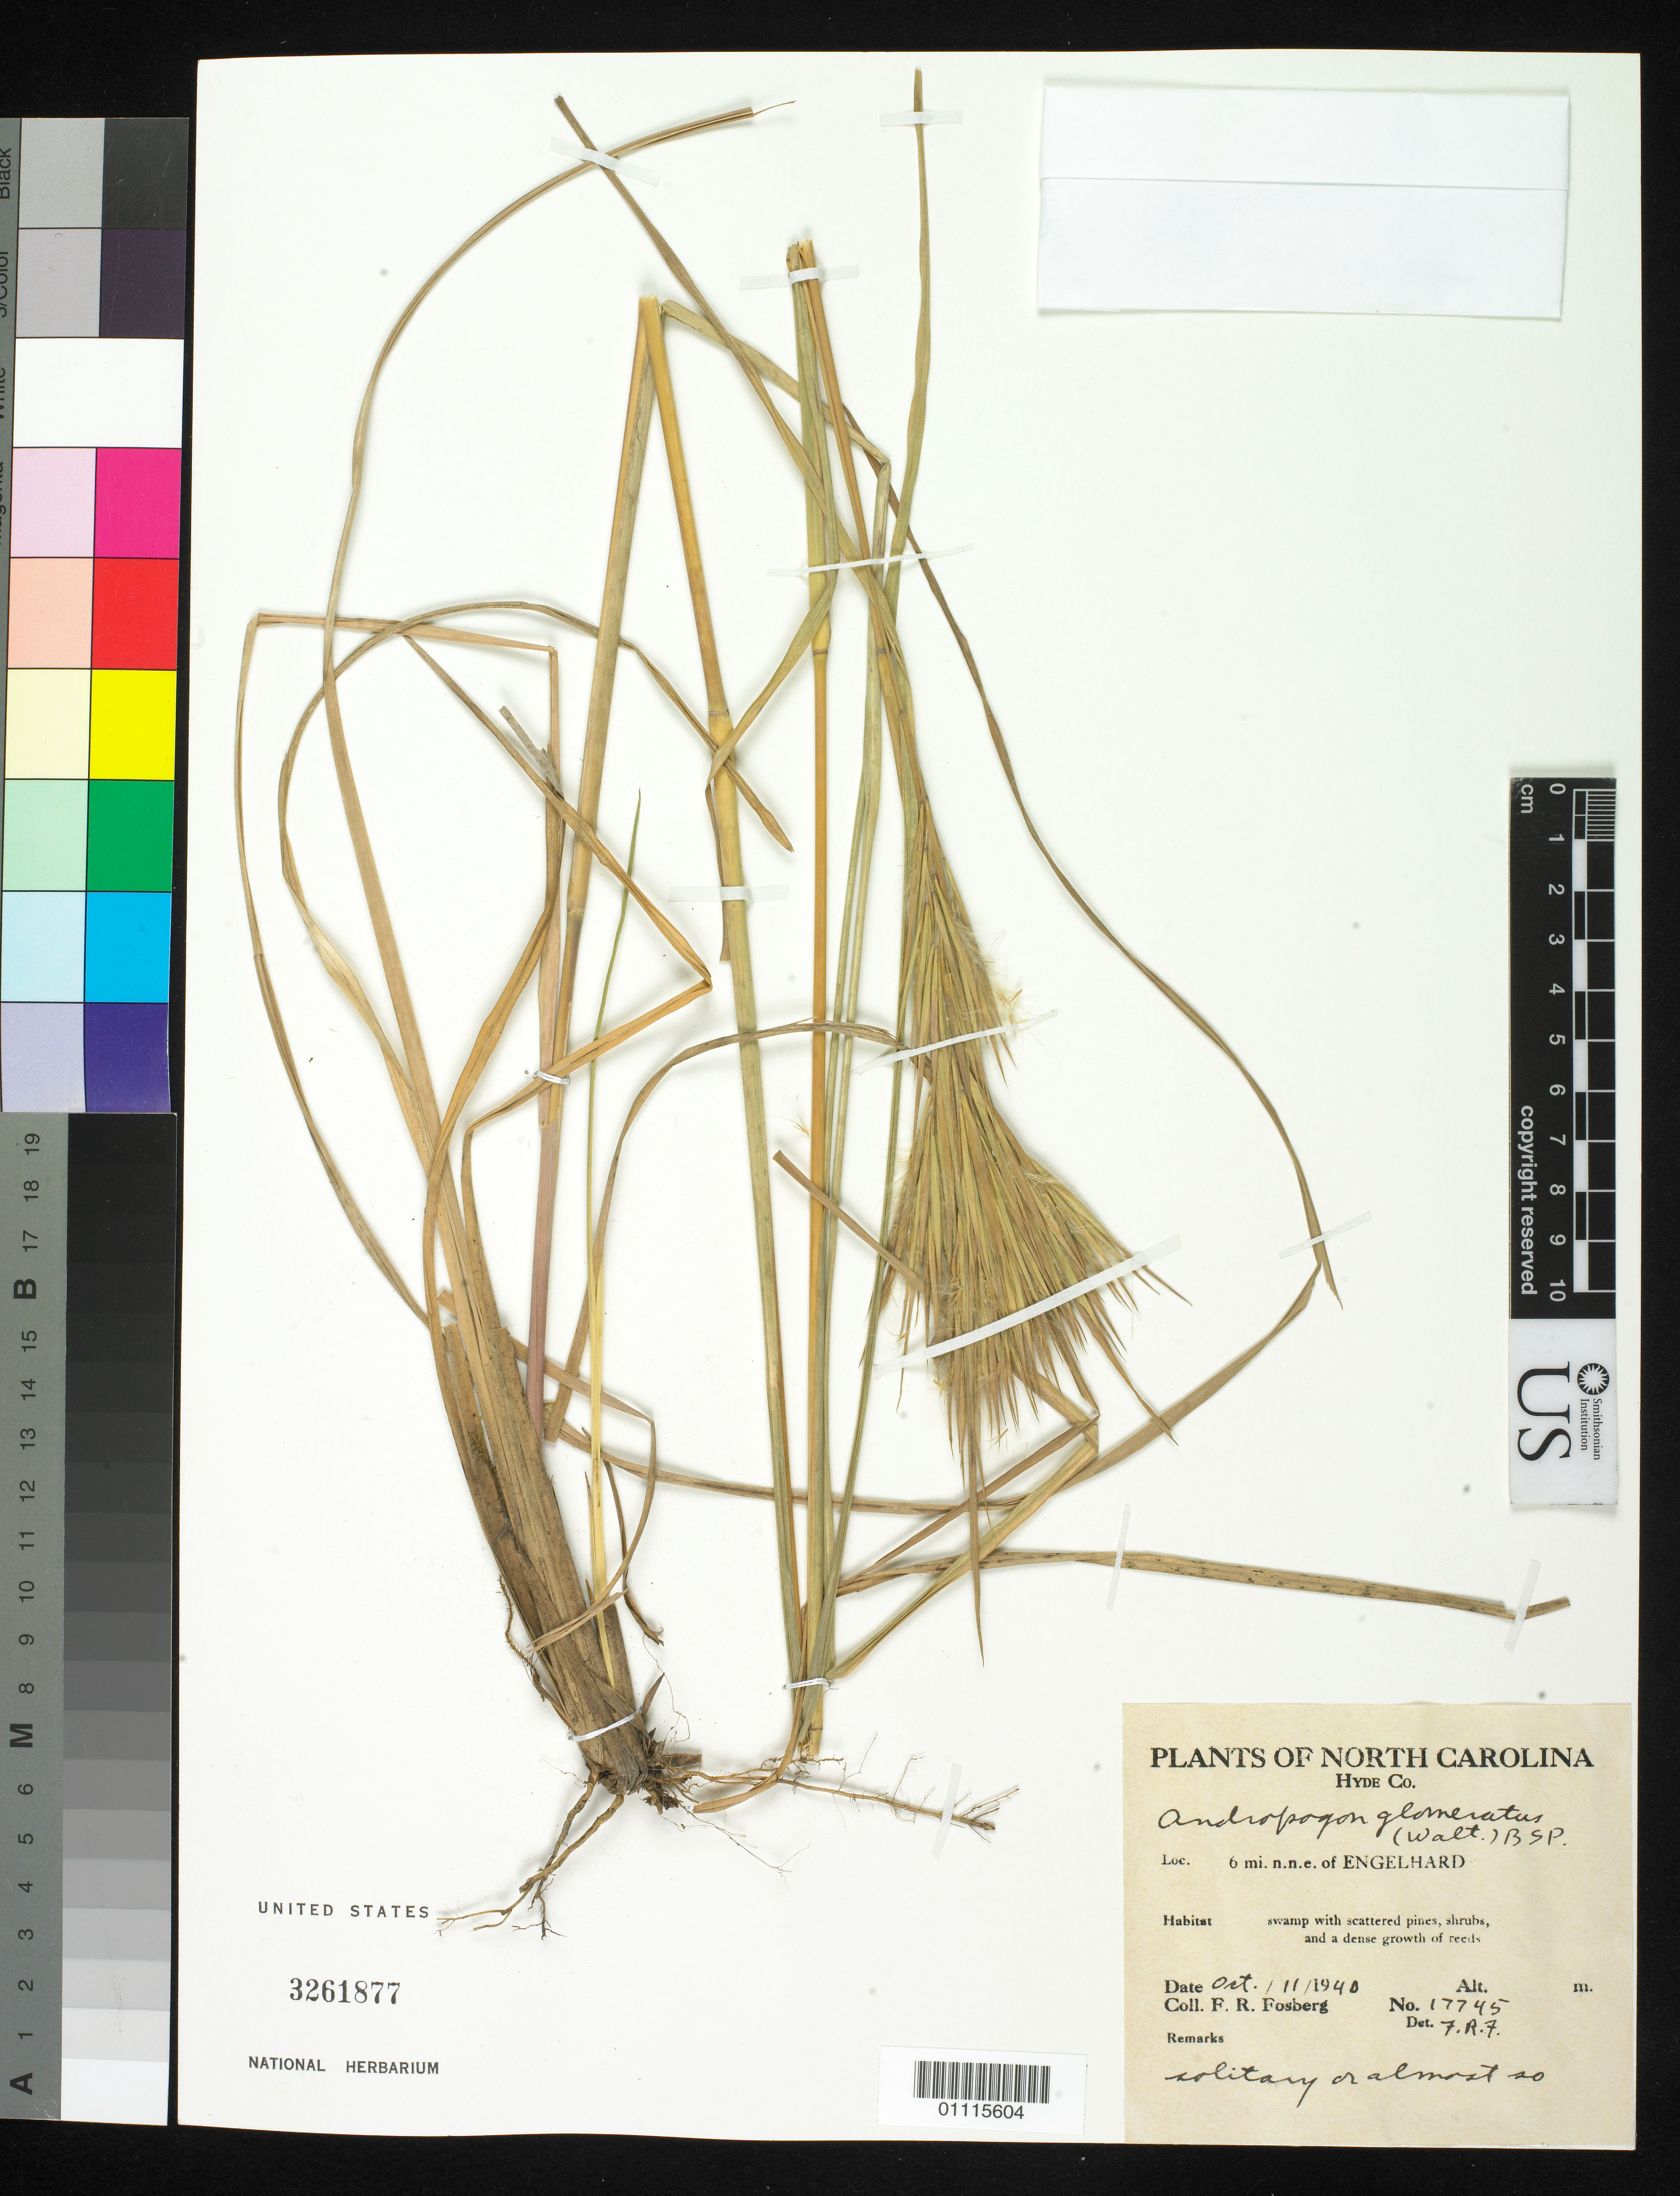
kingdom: Plantae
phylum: Tracheophyta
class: Liliopsida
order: Poales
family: Poaceae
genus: Andropogon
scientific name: Andropogon glomeratus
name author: (Walter) Britton, Stearns & Poggenb.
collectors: F. R. Fosberg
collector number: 17745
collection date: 1940-10-11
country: United States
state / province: North Carolina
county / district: Hyde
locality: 6 mi. NNE of Engelhard.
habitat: swamp with scattered pines, shrubs, and a dense growth of reeds.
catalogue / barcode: US 3261877